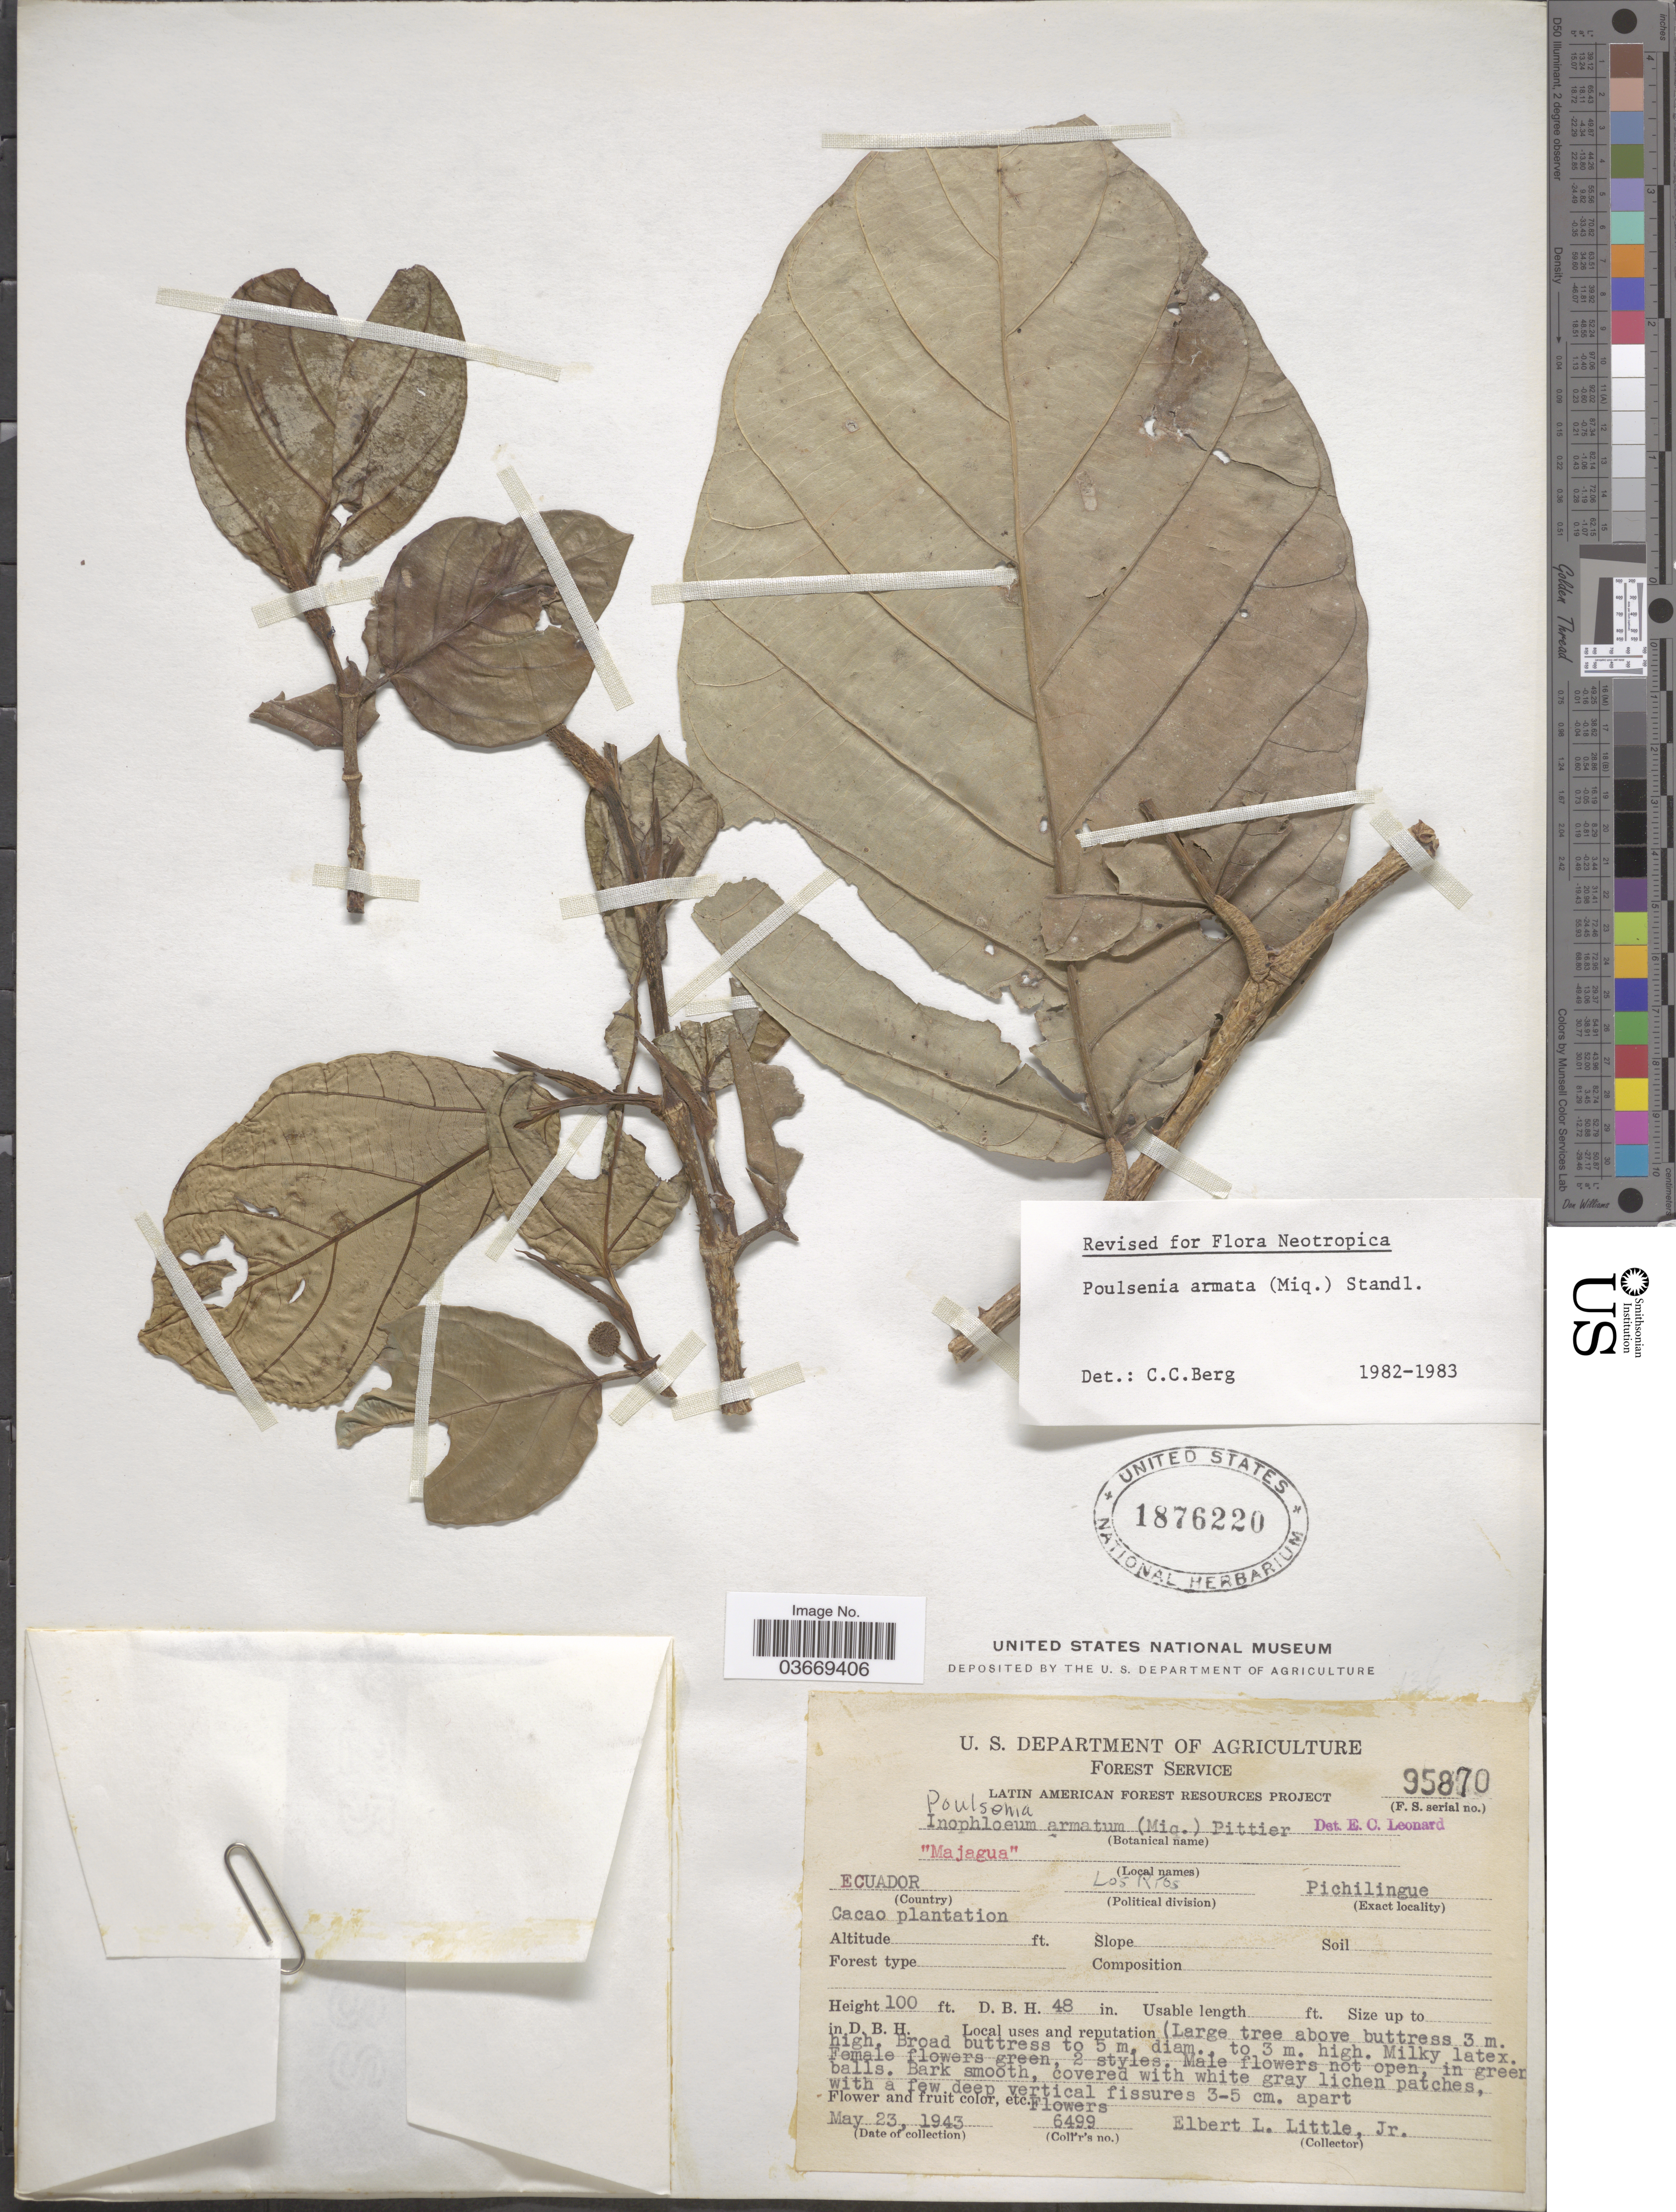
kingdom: Plantae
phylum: Tracheophyta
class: Magnoliopsida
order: Rosales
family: Moraceae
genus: Poulsenia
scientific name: Poulsenia armata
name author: (Miq.) Standl.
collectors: E. L. Little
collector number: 6499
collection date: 1943-05-23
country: Ecuador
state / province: Los Ríos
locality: Pichilingue. Cacao plantation.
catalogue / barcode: US 1876220